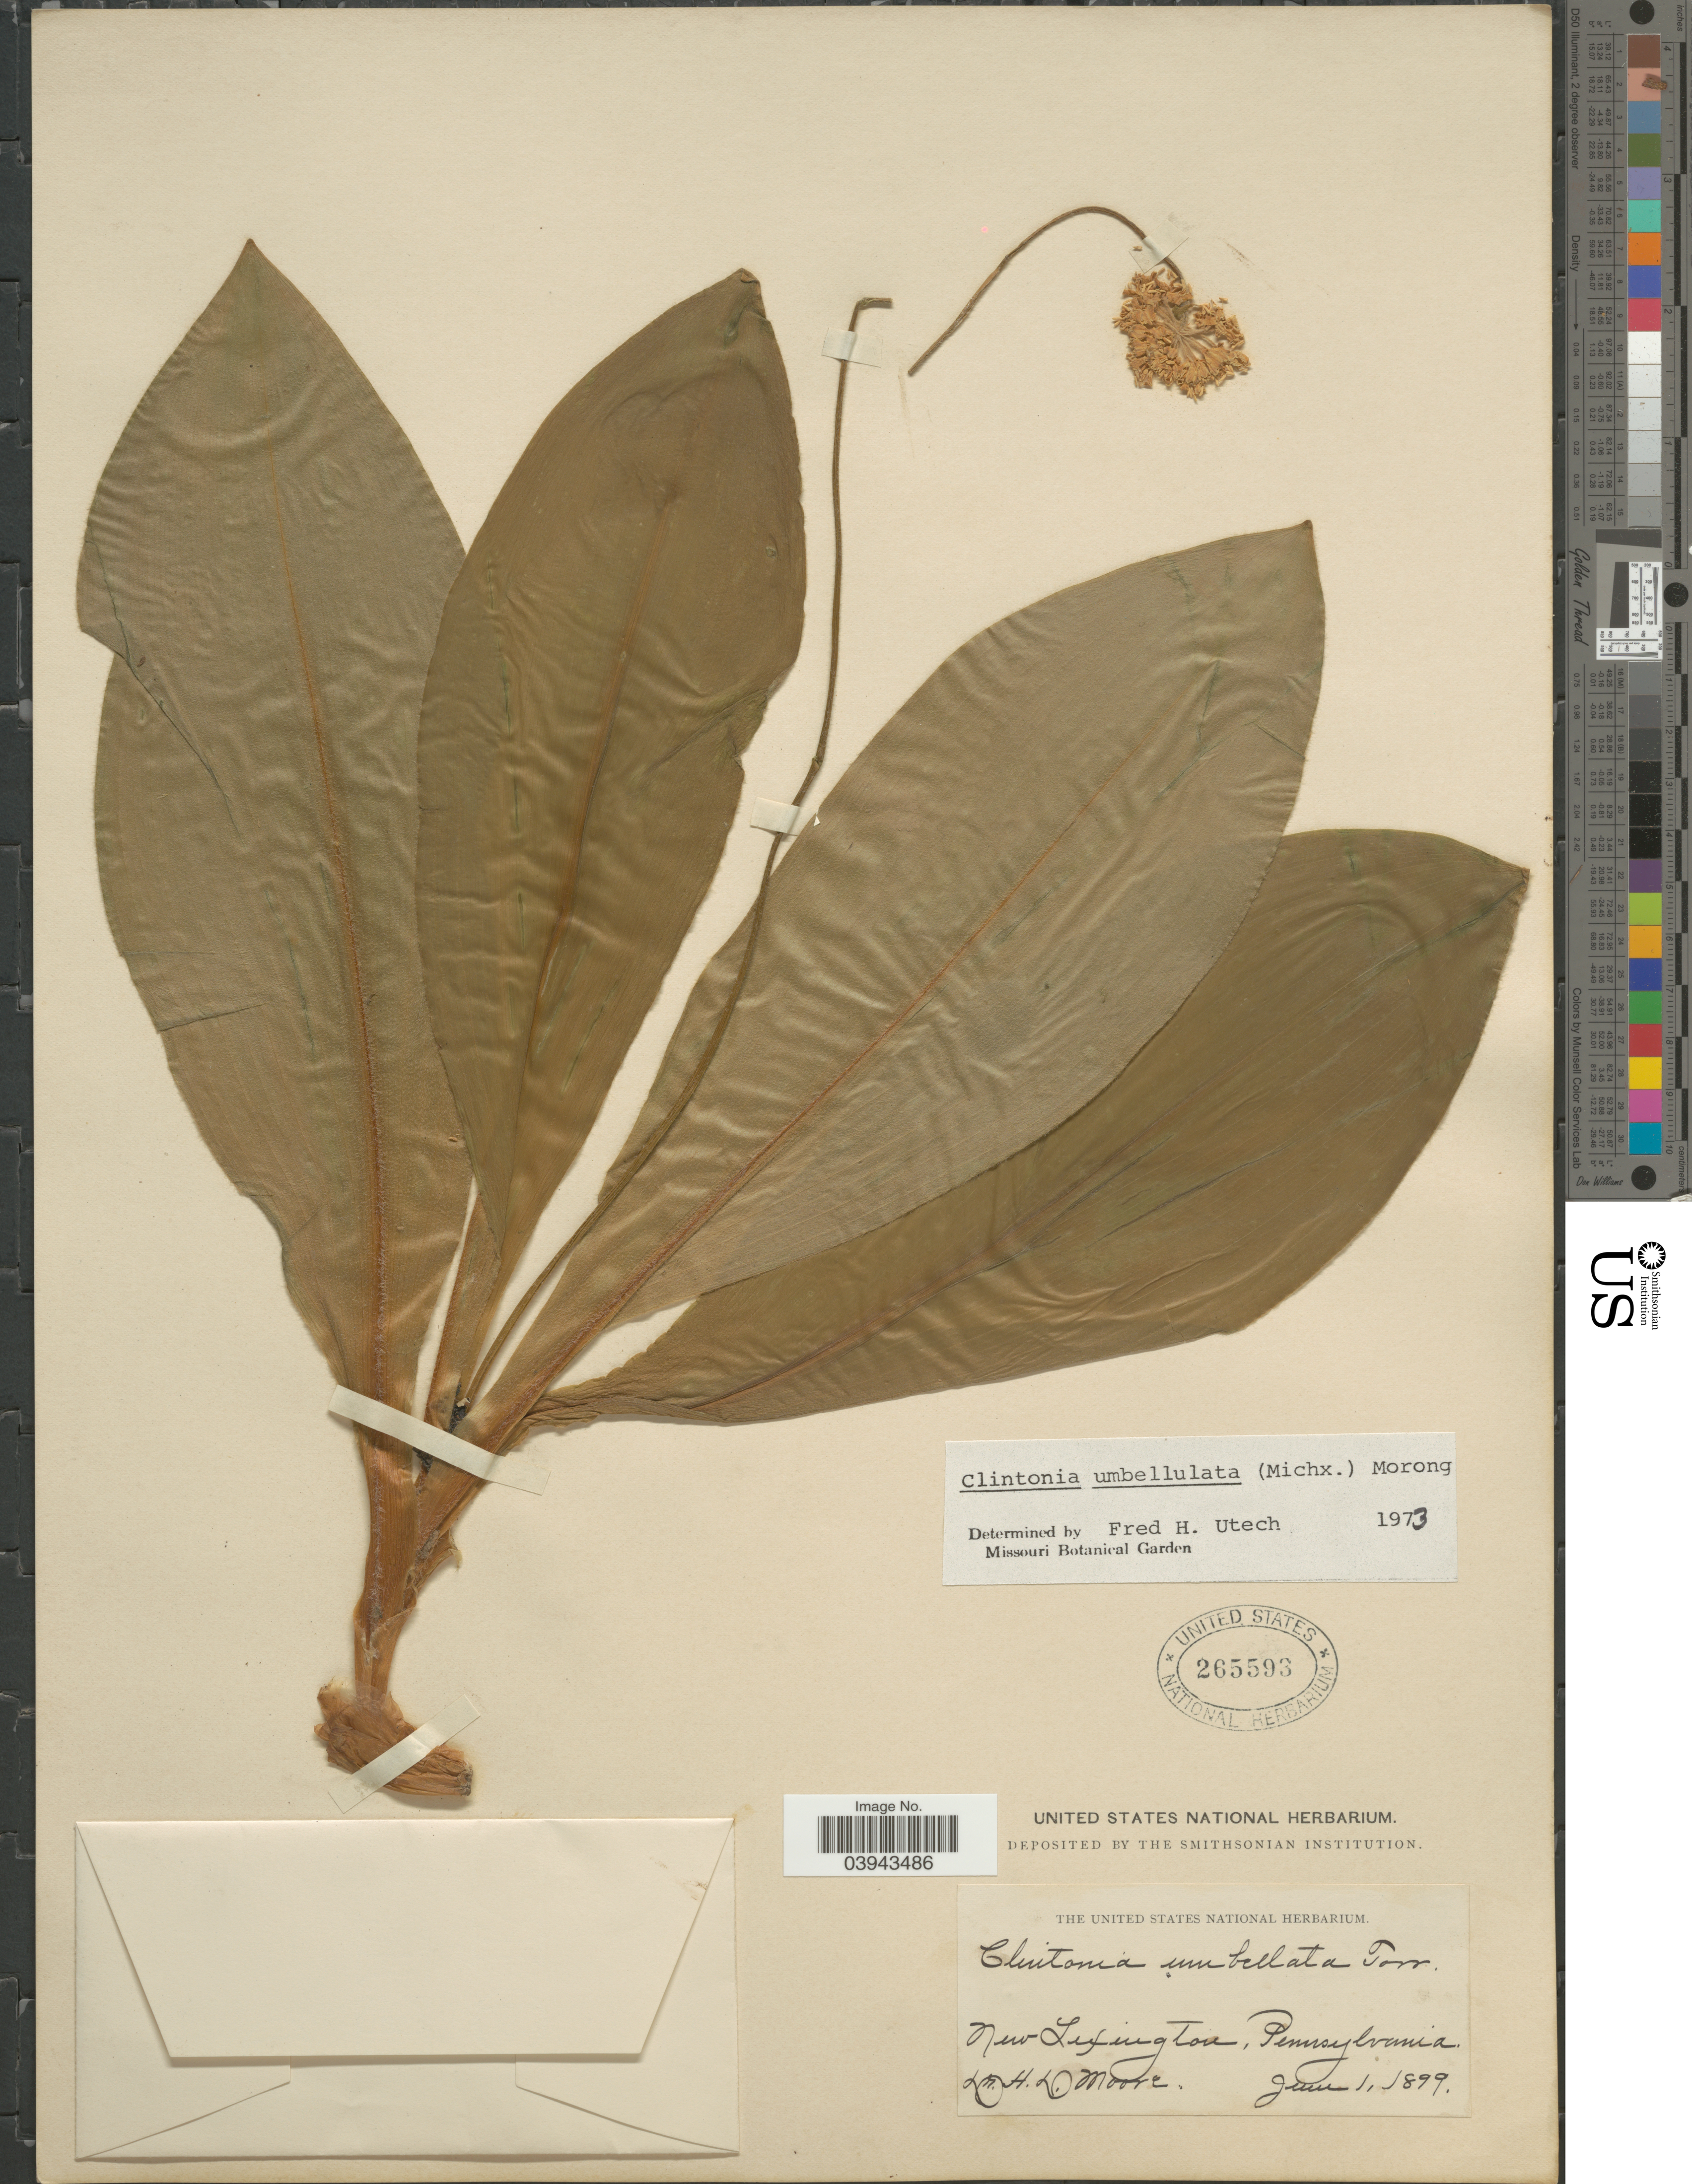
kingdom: Plantae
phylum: Tracheophyta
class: Liliopsida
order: Liliales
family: Liliaceae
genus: Clintonia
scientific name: Clintonia umbellulata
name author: (Michx.) Morong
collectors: H. Moore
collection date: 1899-06-01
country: United States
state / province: Pennsylvania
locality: New Lexington.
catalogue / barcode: US 265593